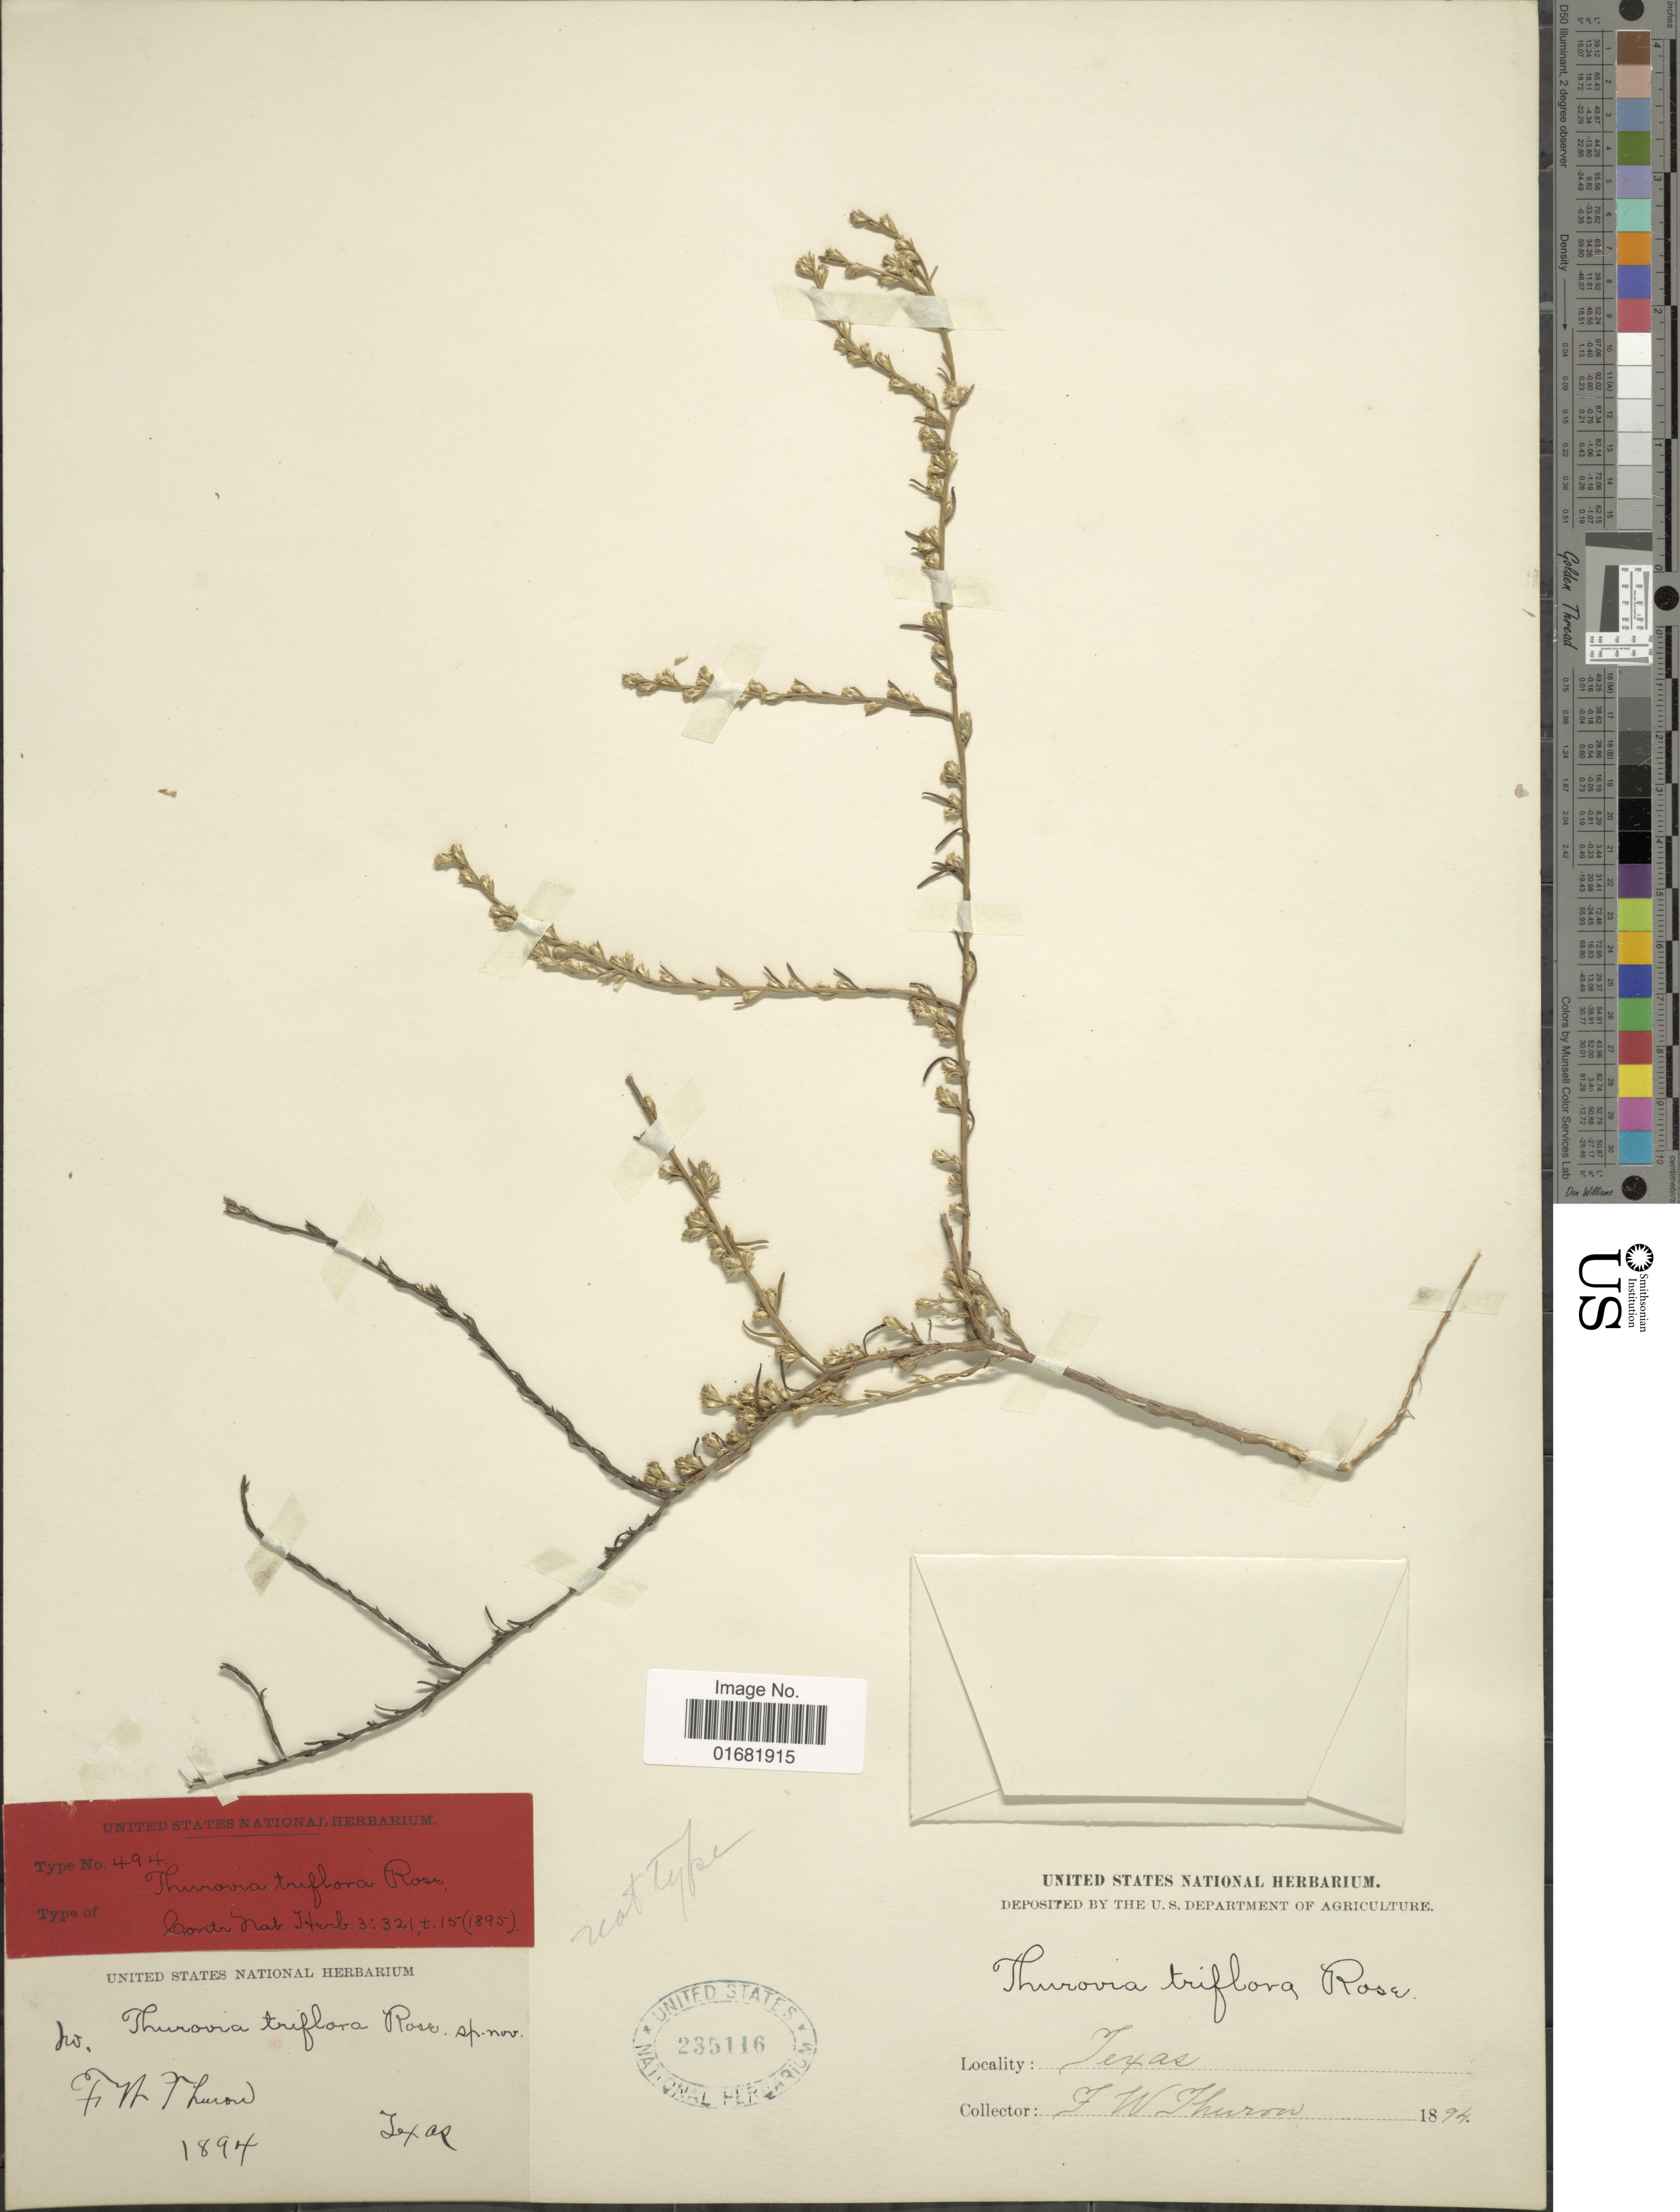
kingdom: Plantae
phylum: Tracheophyta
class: Magnoliopsida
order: Asterales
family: Asteraceae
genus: Thurovia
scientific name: Thurovia triflora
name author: Rose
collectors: F. W. Thurow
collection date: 1894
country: United States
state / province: Texas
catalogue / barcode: US 235116